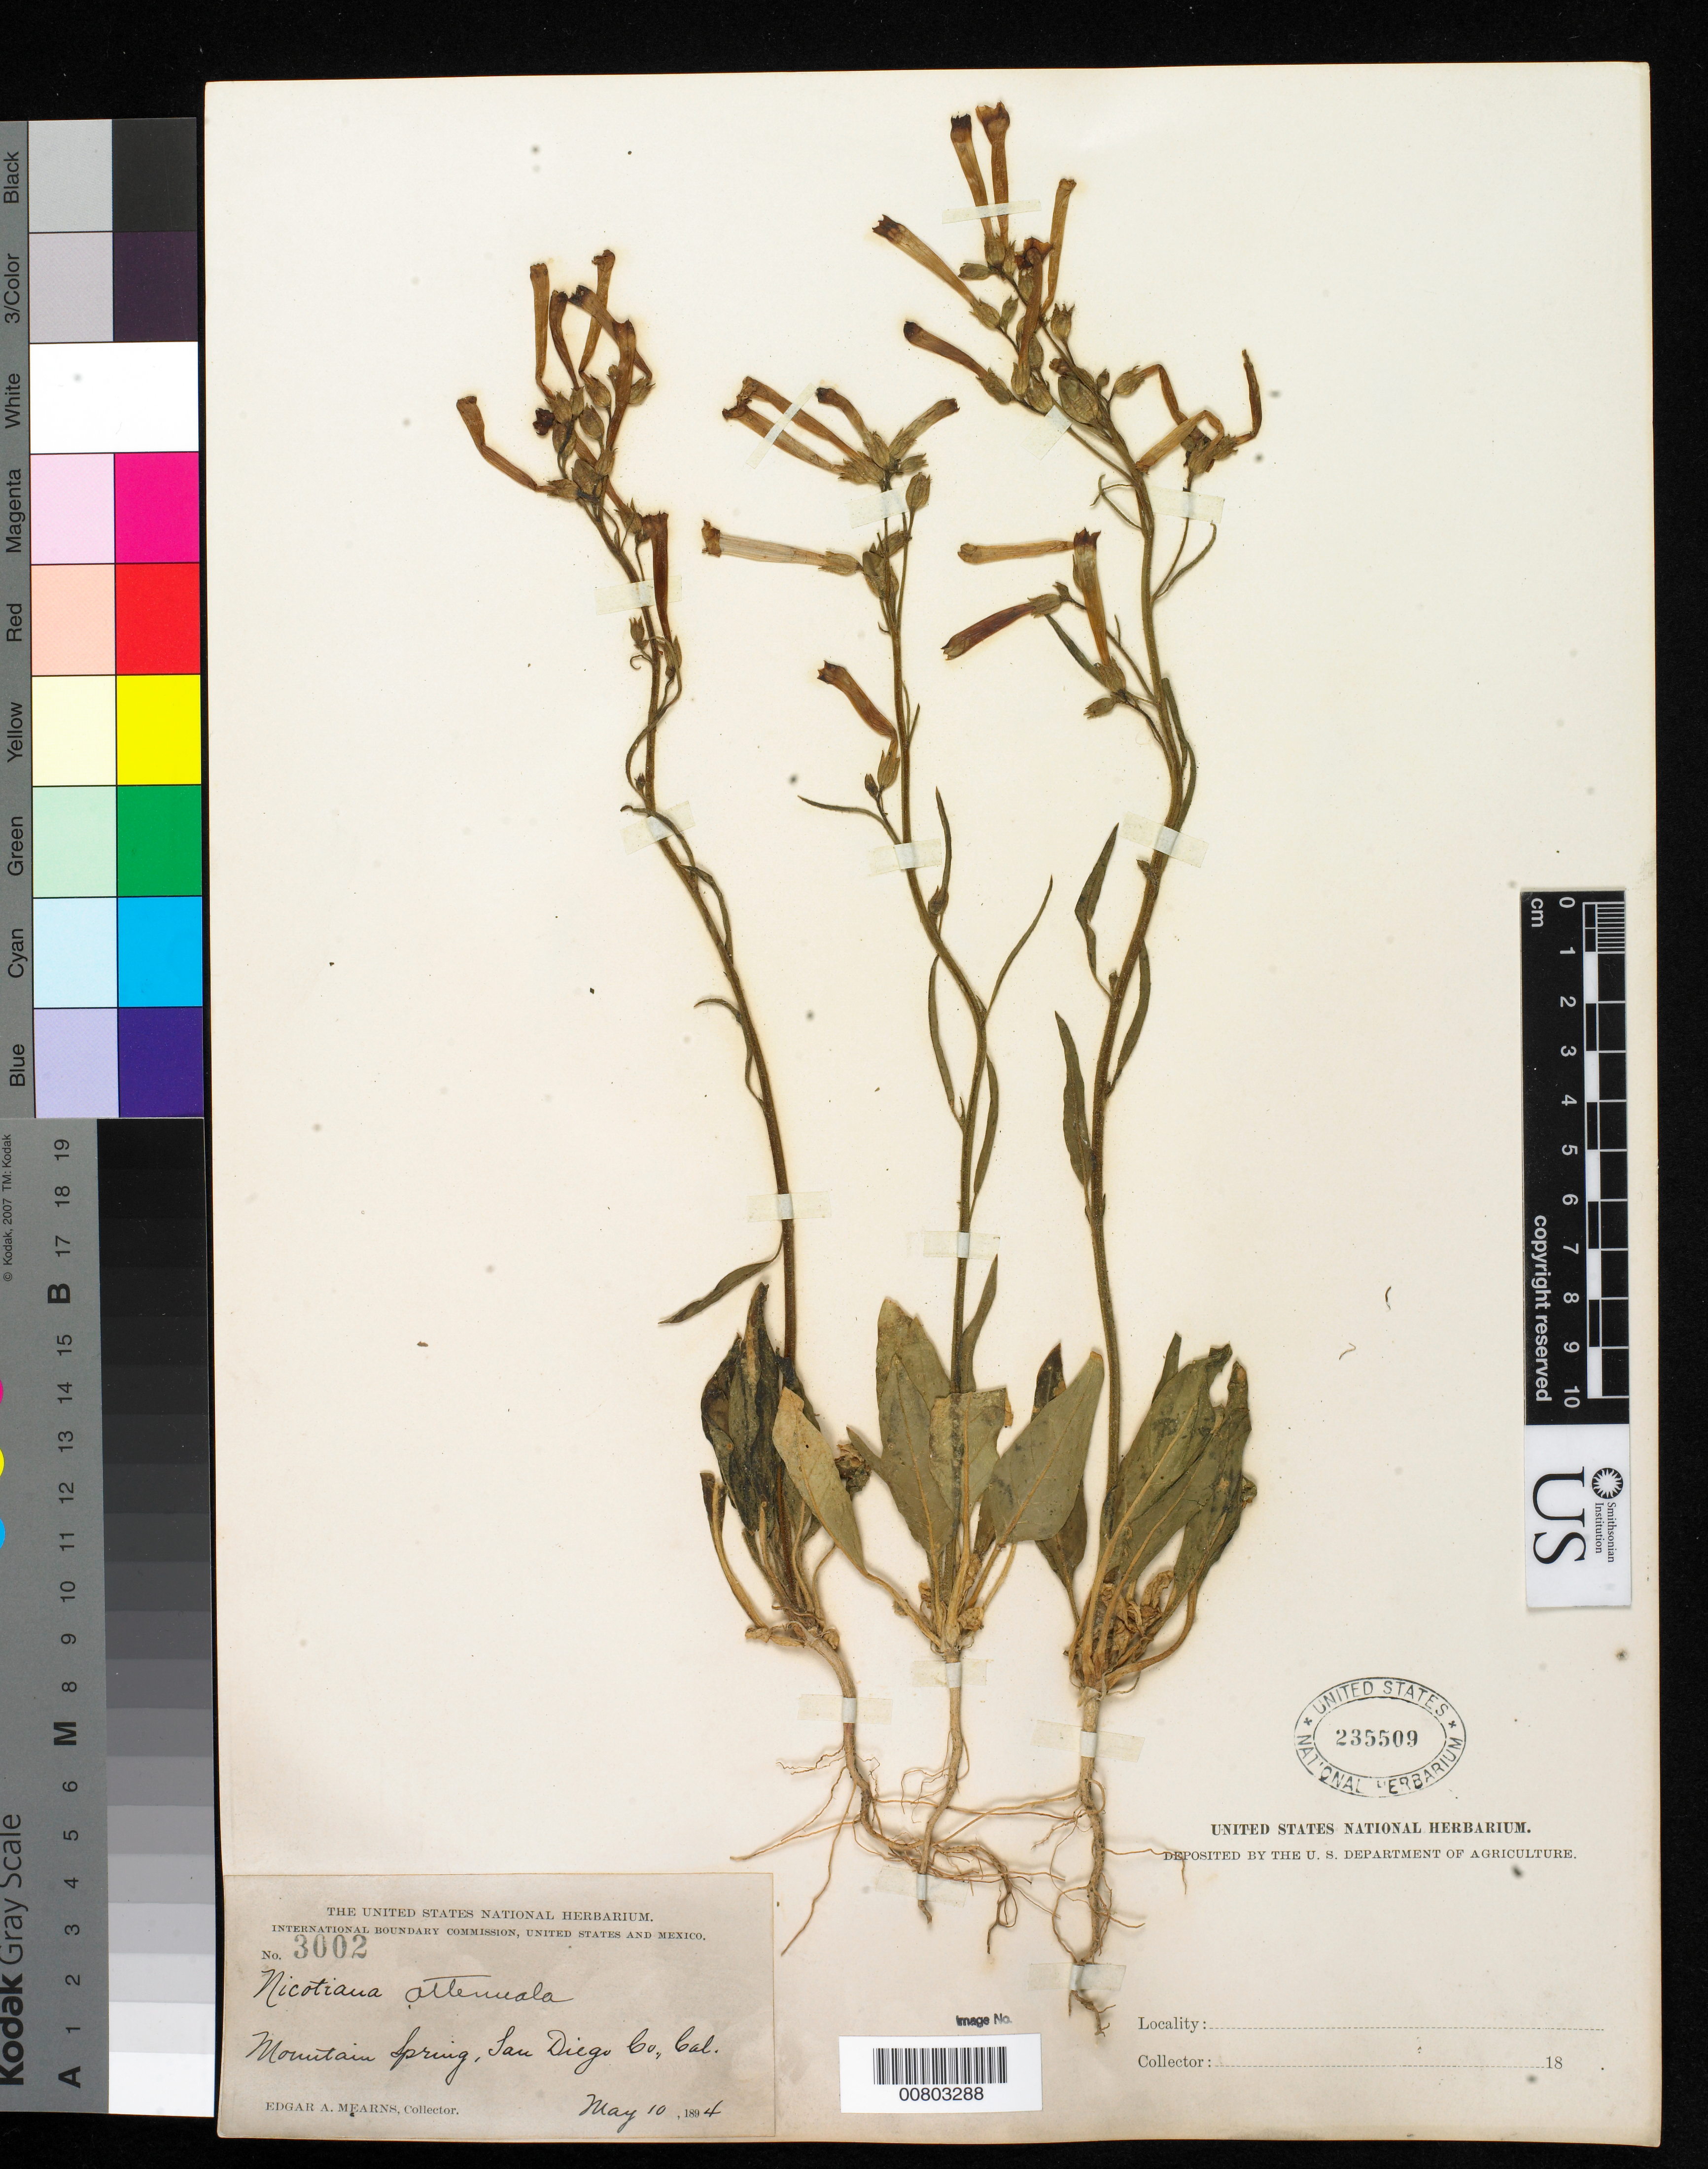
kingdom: Plantae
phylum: Tracheophyta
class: Magnoliopsida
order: Solanales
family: Solanaceae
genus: Nicotiana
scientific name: Nicotiana attenuata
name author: Torr. ex S. Watson in C. King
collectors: E. A. Mearns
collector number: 3002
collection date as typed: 10 May 1894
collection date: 1894-05-10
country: United States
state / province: California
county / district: San Diego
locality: Mountain Spring, San Diego County, California.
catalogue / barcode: US 235509